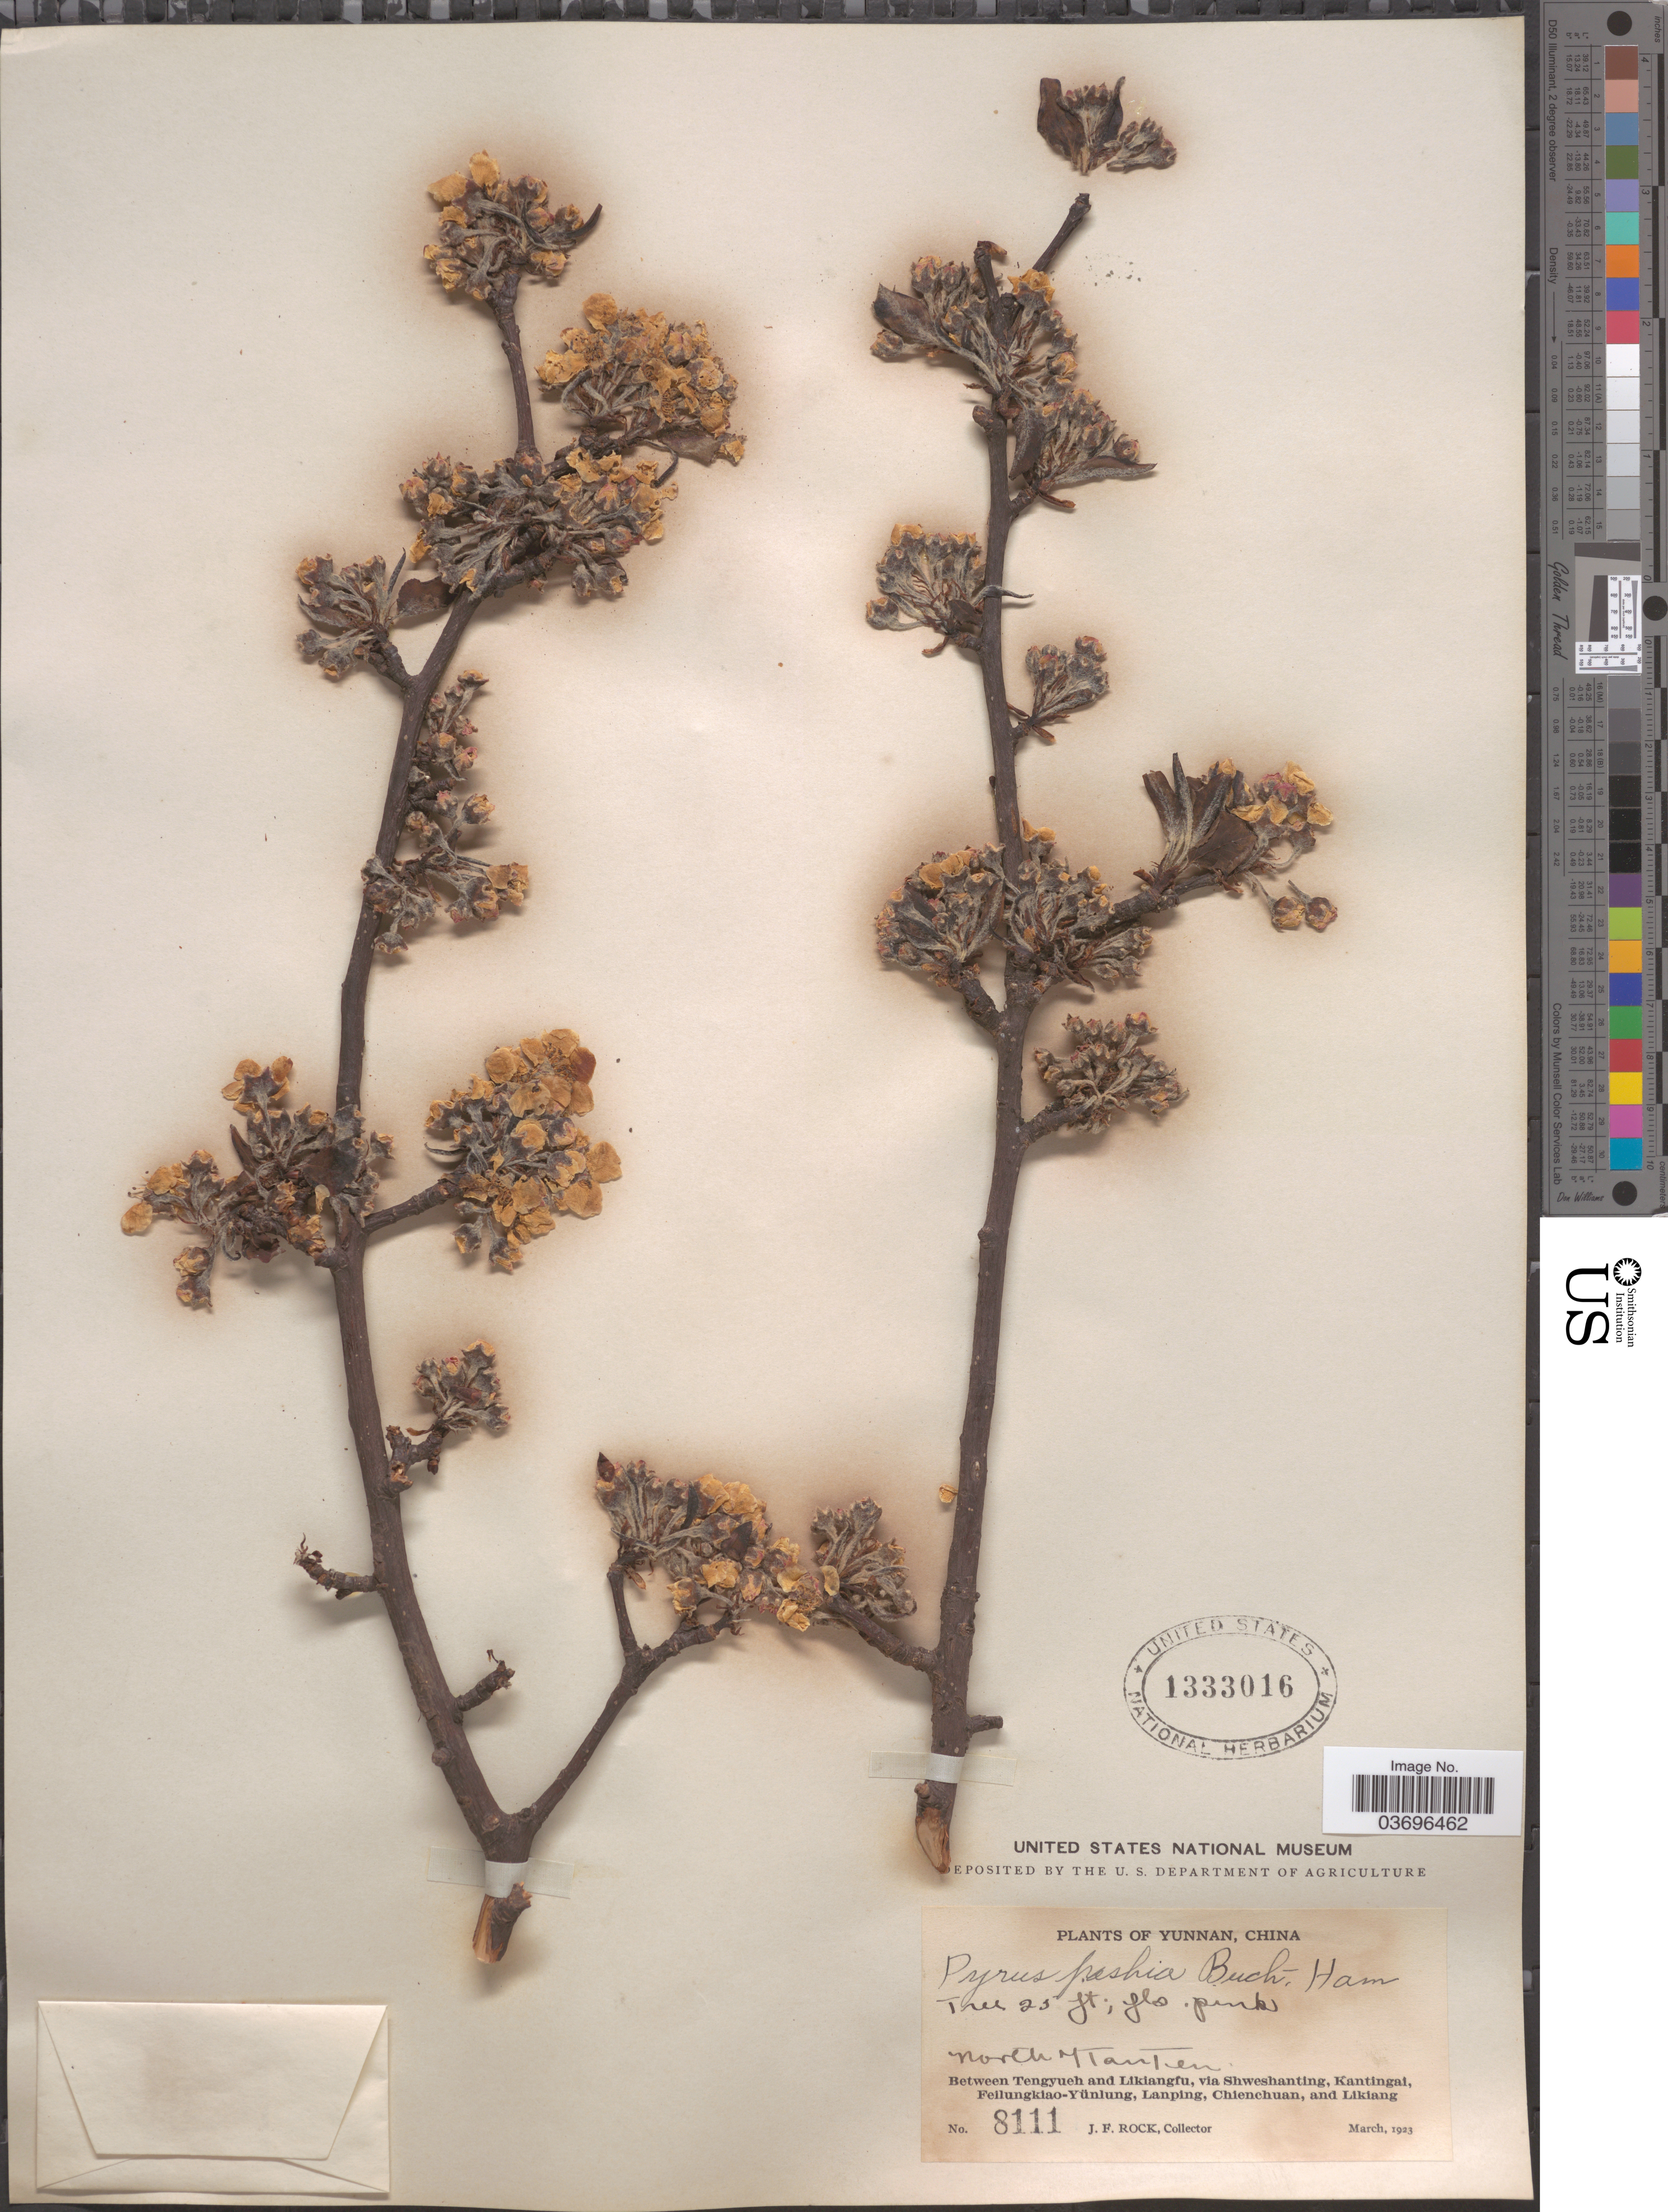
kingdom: Plantae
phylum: Tracheophyta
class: Magnoliopsida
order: Rosales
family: Rosaceae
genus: Pyrus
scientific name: Pyrus pashia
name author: Buch.-Ham. ex D. Don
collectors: J. Rock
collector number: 8111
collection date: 1923-03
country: China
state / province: Yunnan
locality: North of Tan Ten. Between Tengyueh and Likiangfu, via Shweshanting, Kantingai, Feilungkiao-Yünlung, Lanping, Chienchuan, and Likiang.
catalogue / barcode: US 1333016